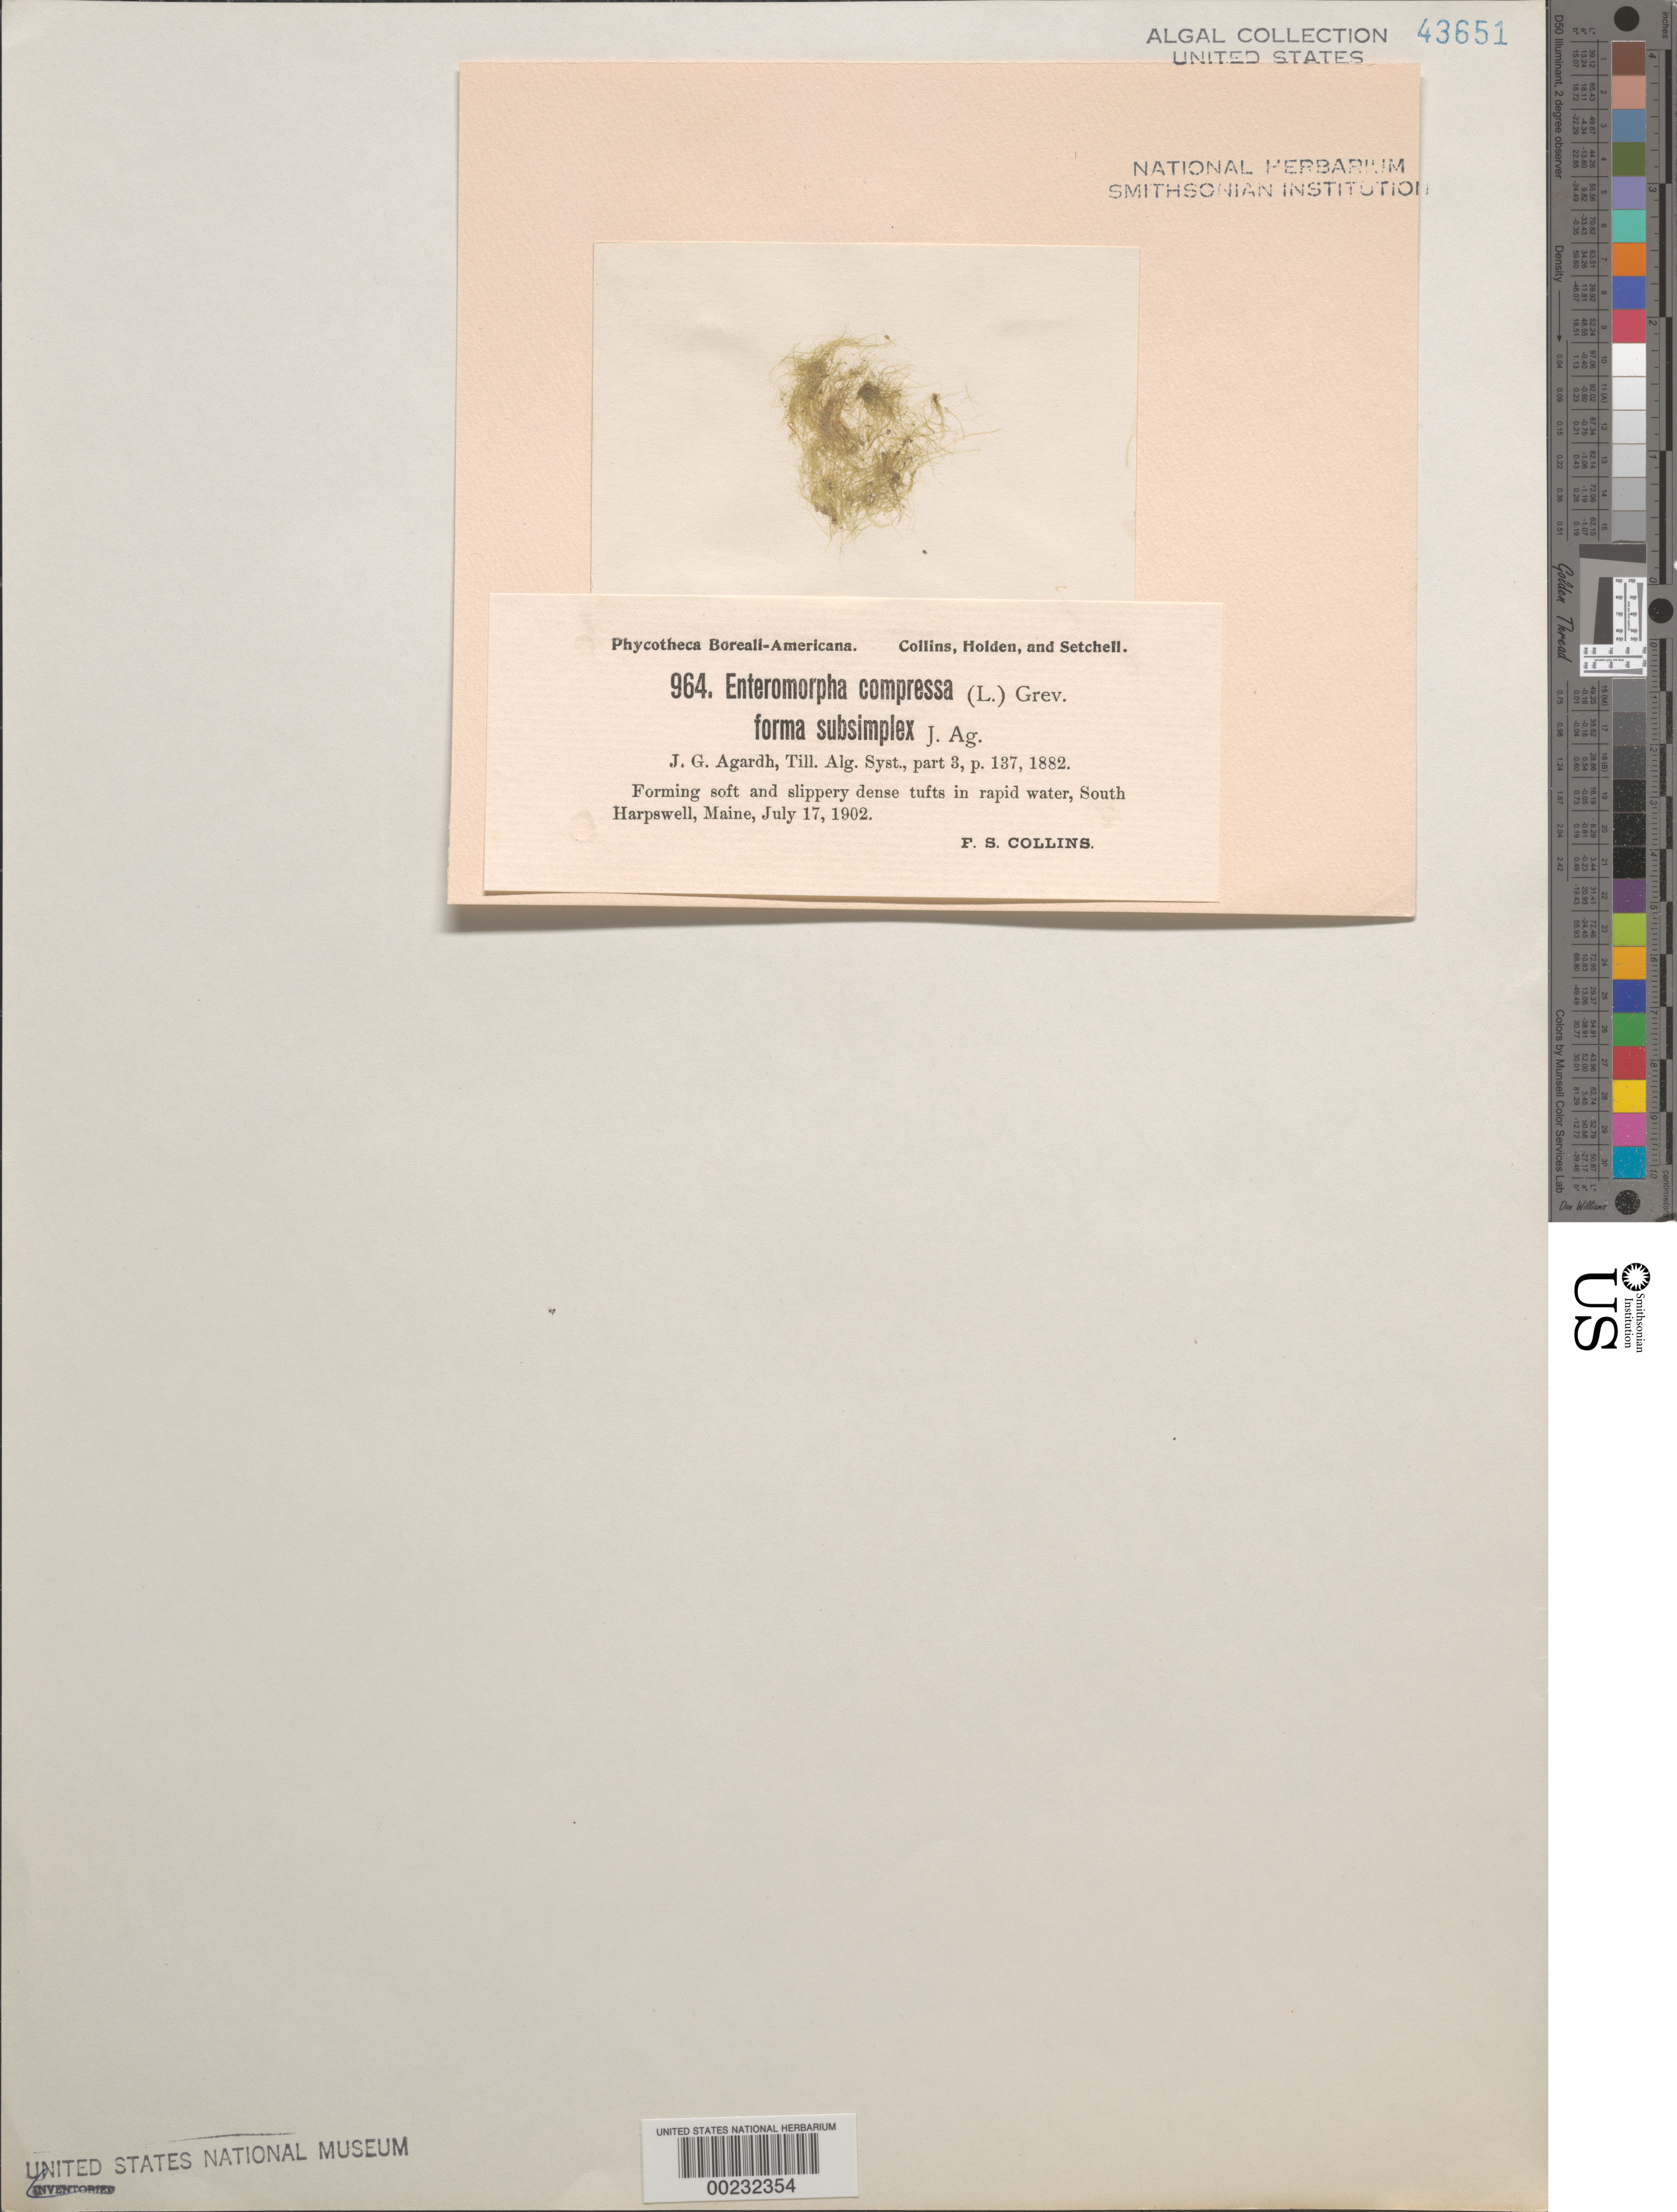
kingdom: Plantae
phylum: Chlorophyta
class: Ulvophyceae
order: Ulvales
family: Ulvaceae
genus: Ulva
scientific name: Ulva compressa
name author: L.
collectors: F. Collins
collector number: PB-A 964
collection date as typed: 17 Jul 1902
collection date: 1902-07-17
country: United States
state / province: Maine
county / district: Cumberland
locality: South Harpswell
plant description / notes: Collins, Holden & Setchell, Phycotheca Boreali-Americana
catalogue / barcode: US 43651